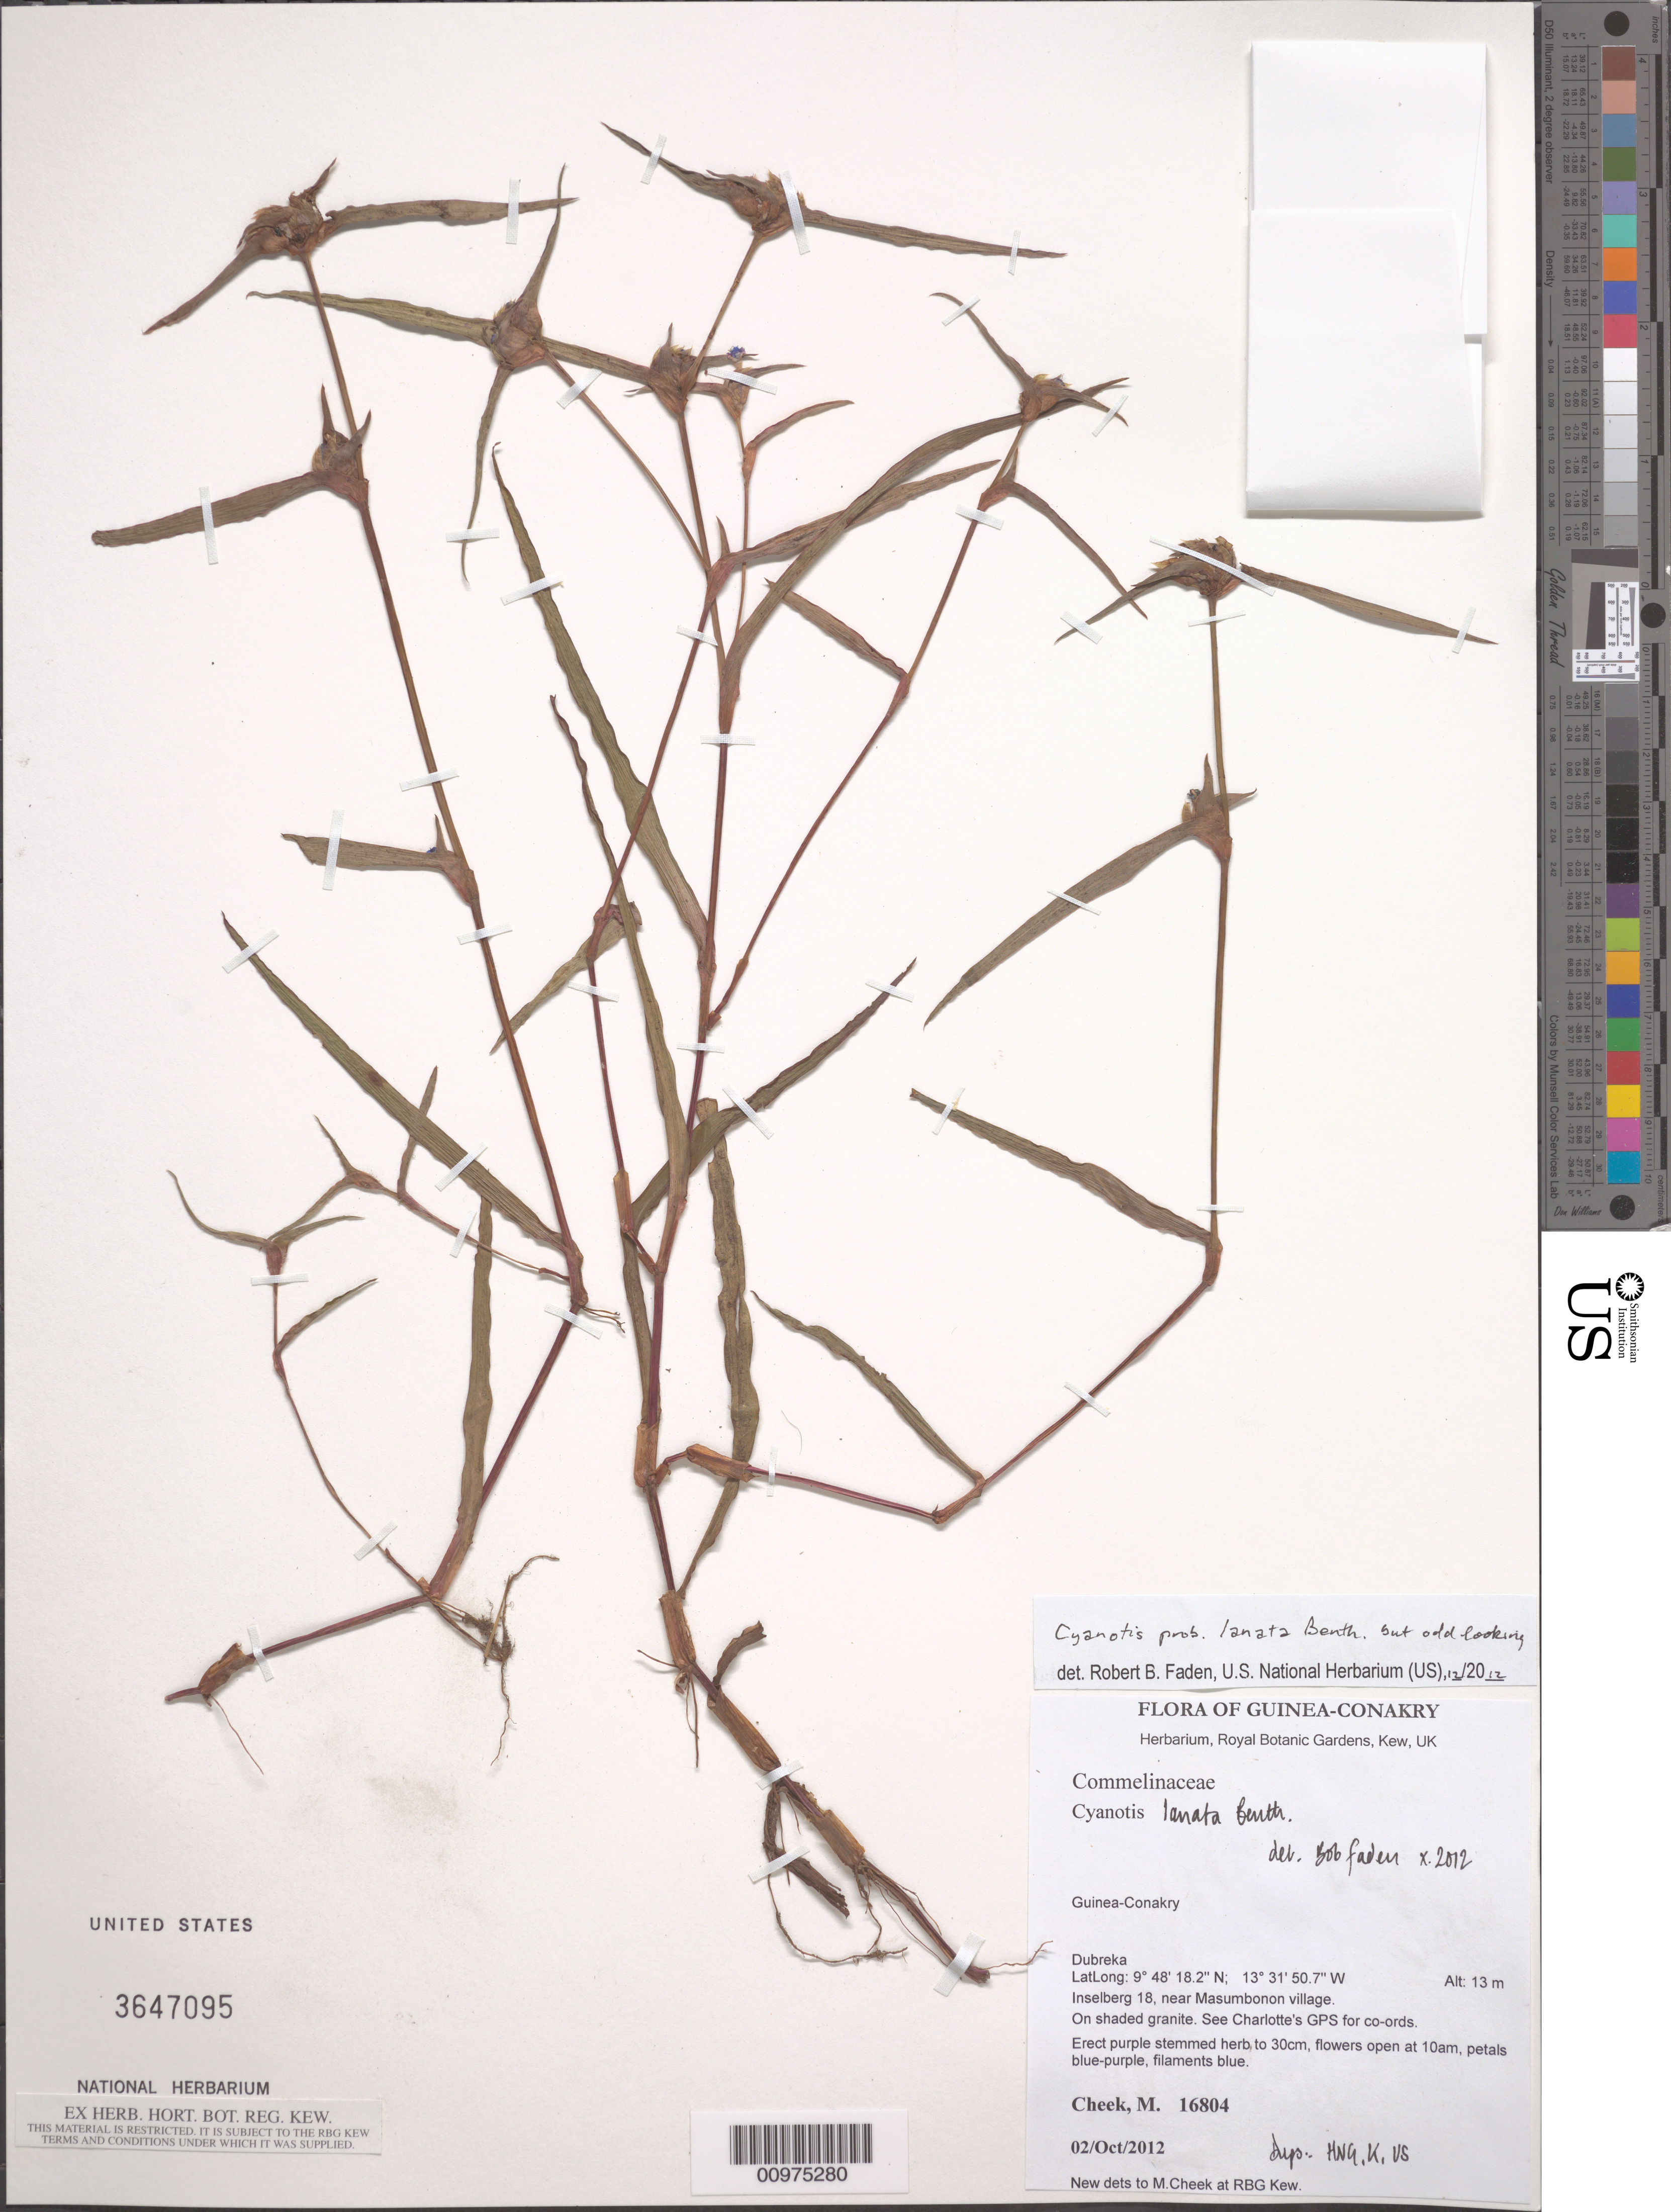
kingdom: Plantae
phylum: Tracheophyta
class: Liliopsida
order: Commelinales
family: Commelinaceae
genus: Cyanotis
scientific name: Cyanotis lanata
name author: Benth.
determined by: Faden, Robert B., (US), Smithsonian Institution - National Museum of Natural History (UNITED STATES)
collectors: M. Cheek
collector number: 16804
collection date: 2012-10-02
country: Guinea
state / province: Kindia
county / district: Dubreka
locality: Inselberg 18, near Masumbonon village.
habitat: On shaded granite.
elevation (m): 13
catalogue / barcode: US 3647095